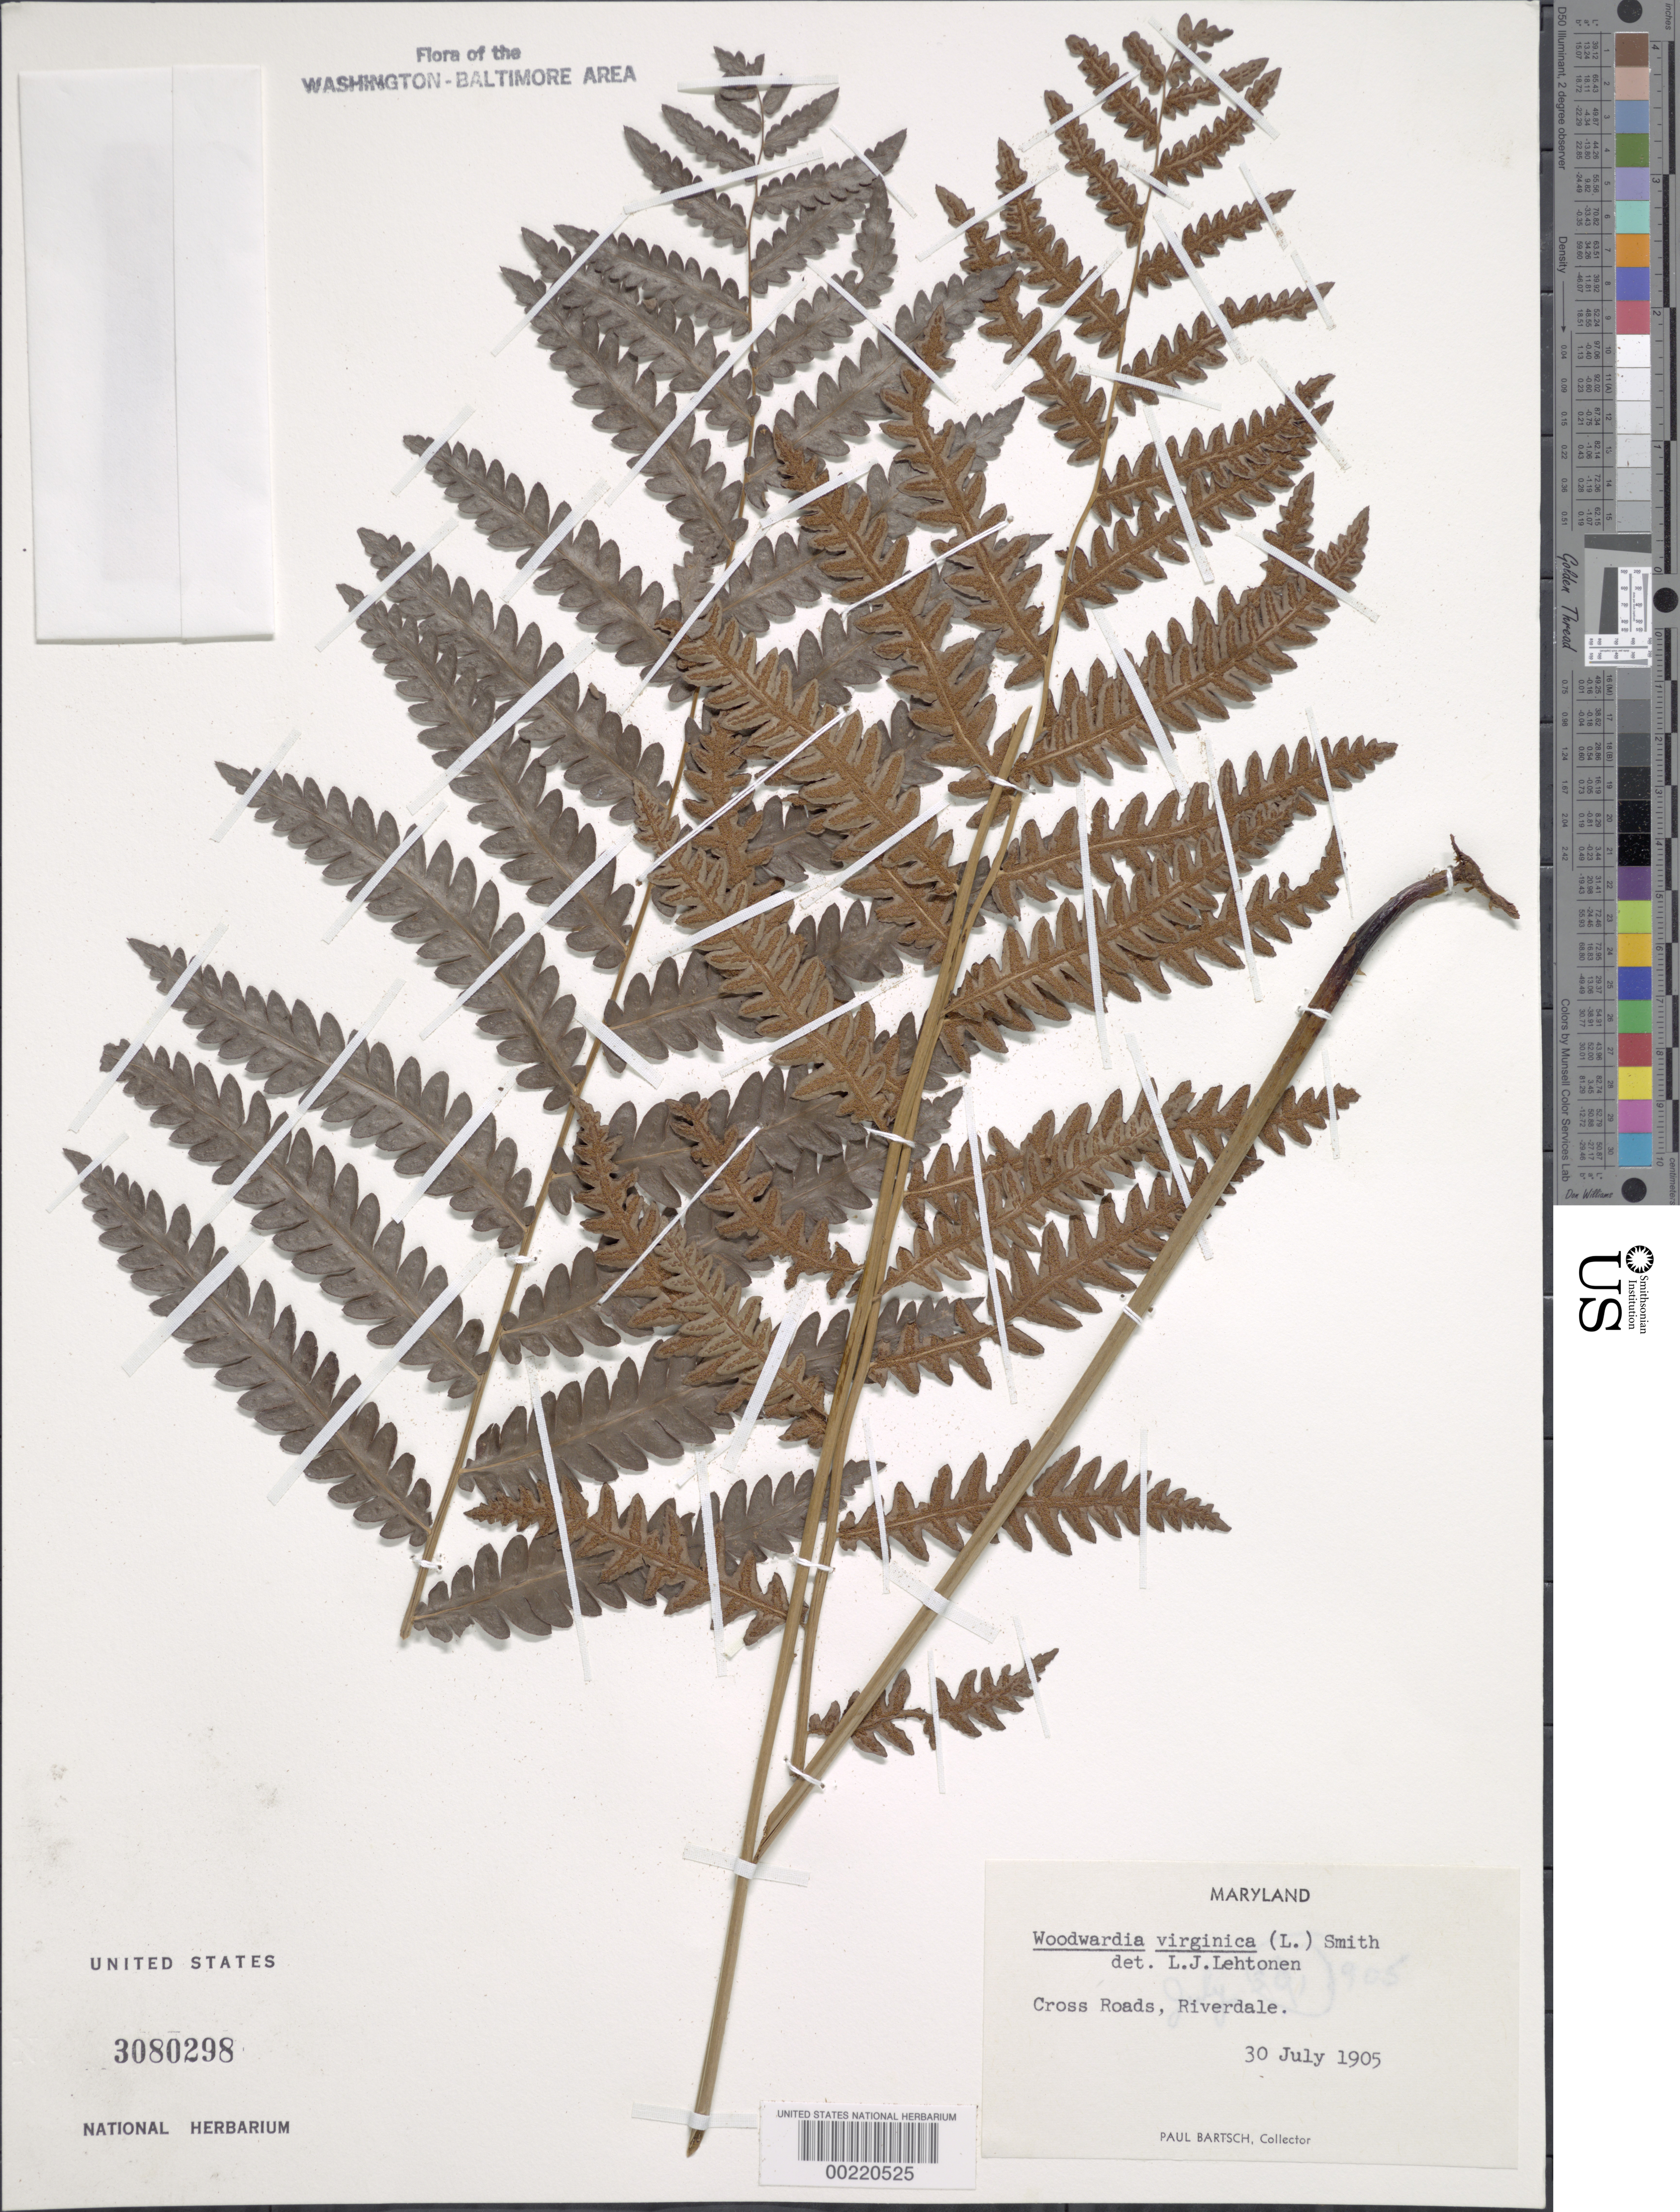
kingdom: Plantae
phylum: Tracheophyta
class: Polypodiopsida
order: Polypodiales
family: Blechnaceae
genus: Woodwardia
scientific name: Woodwardia virginica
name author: (L.) R.M. Sm.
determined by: Lehtonen, L.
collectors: P. Bartsch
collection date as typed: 30 Jul 1905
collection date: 1905-07-30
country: United States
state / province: Maryland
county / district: Prince George's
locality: Riverdale Cross Roads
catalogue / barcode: US 3080298